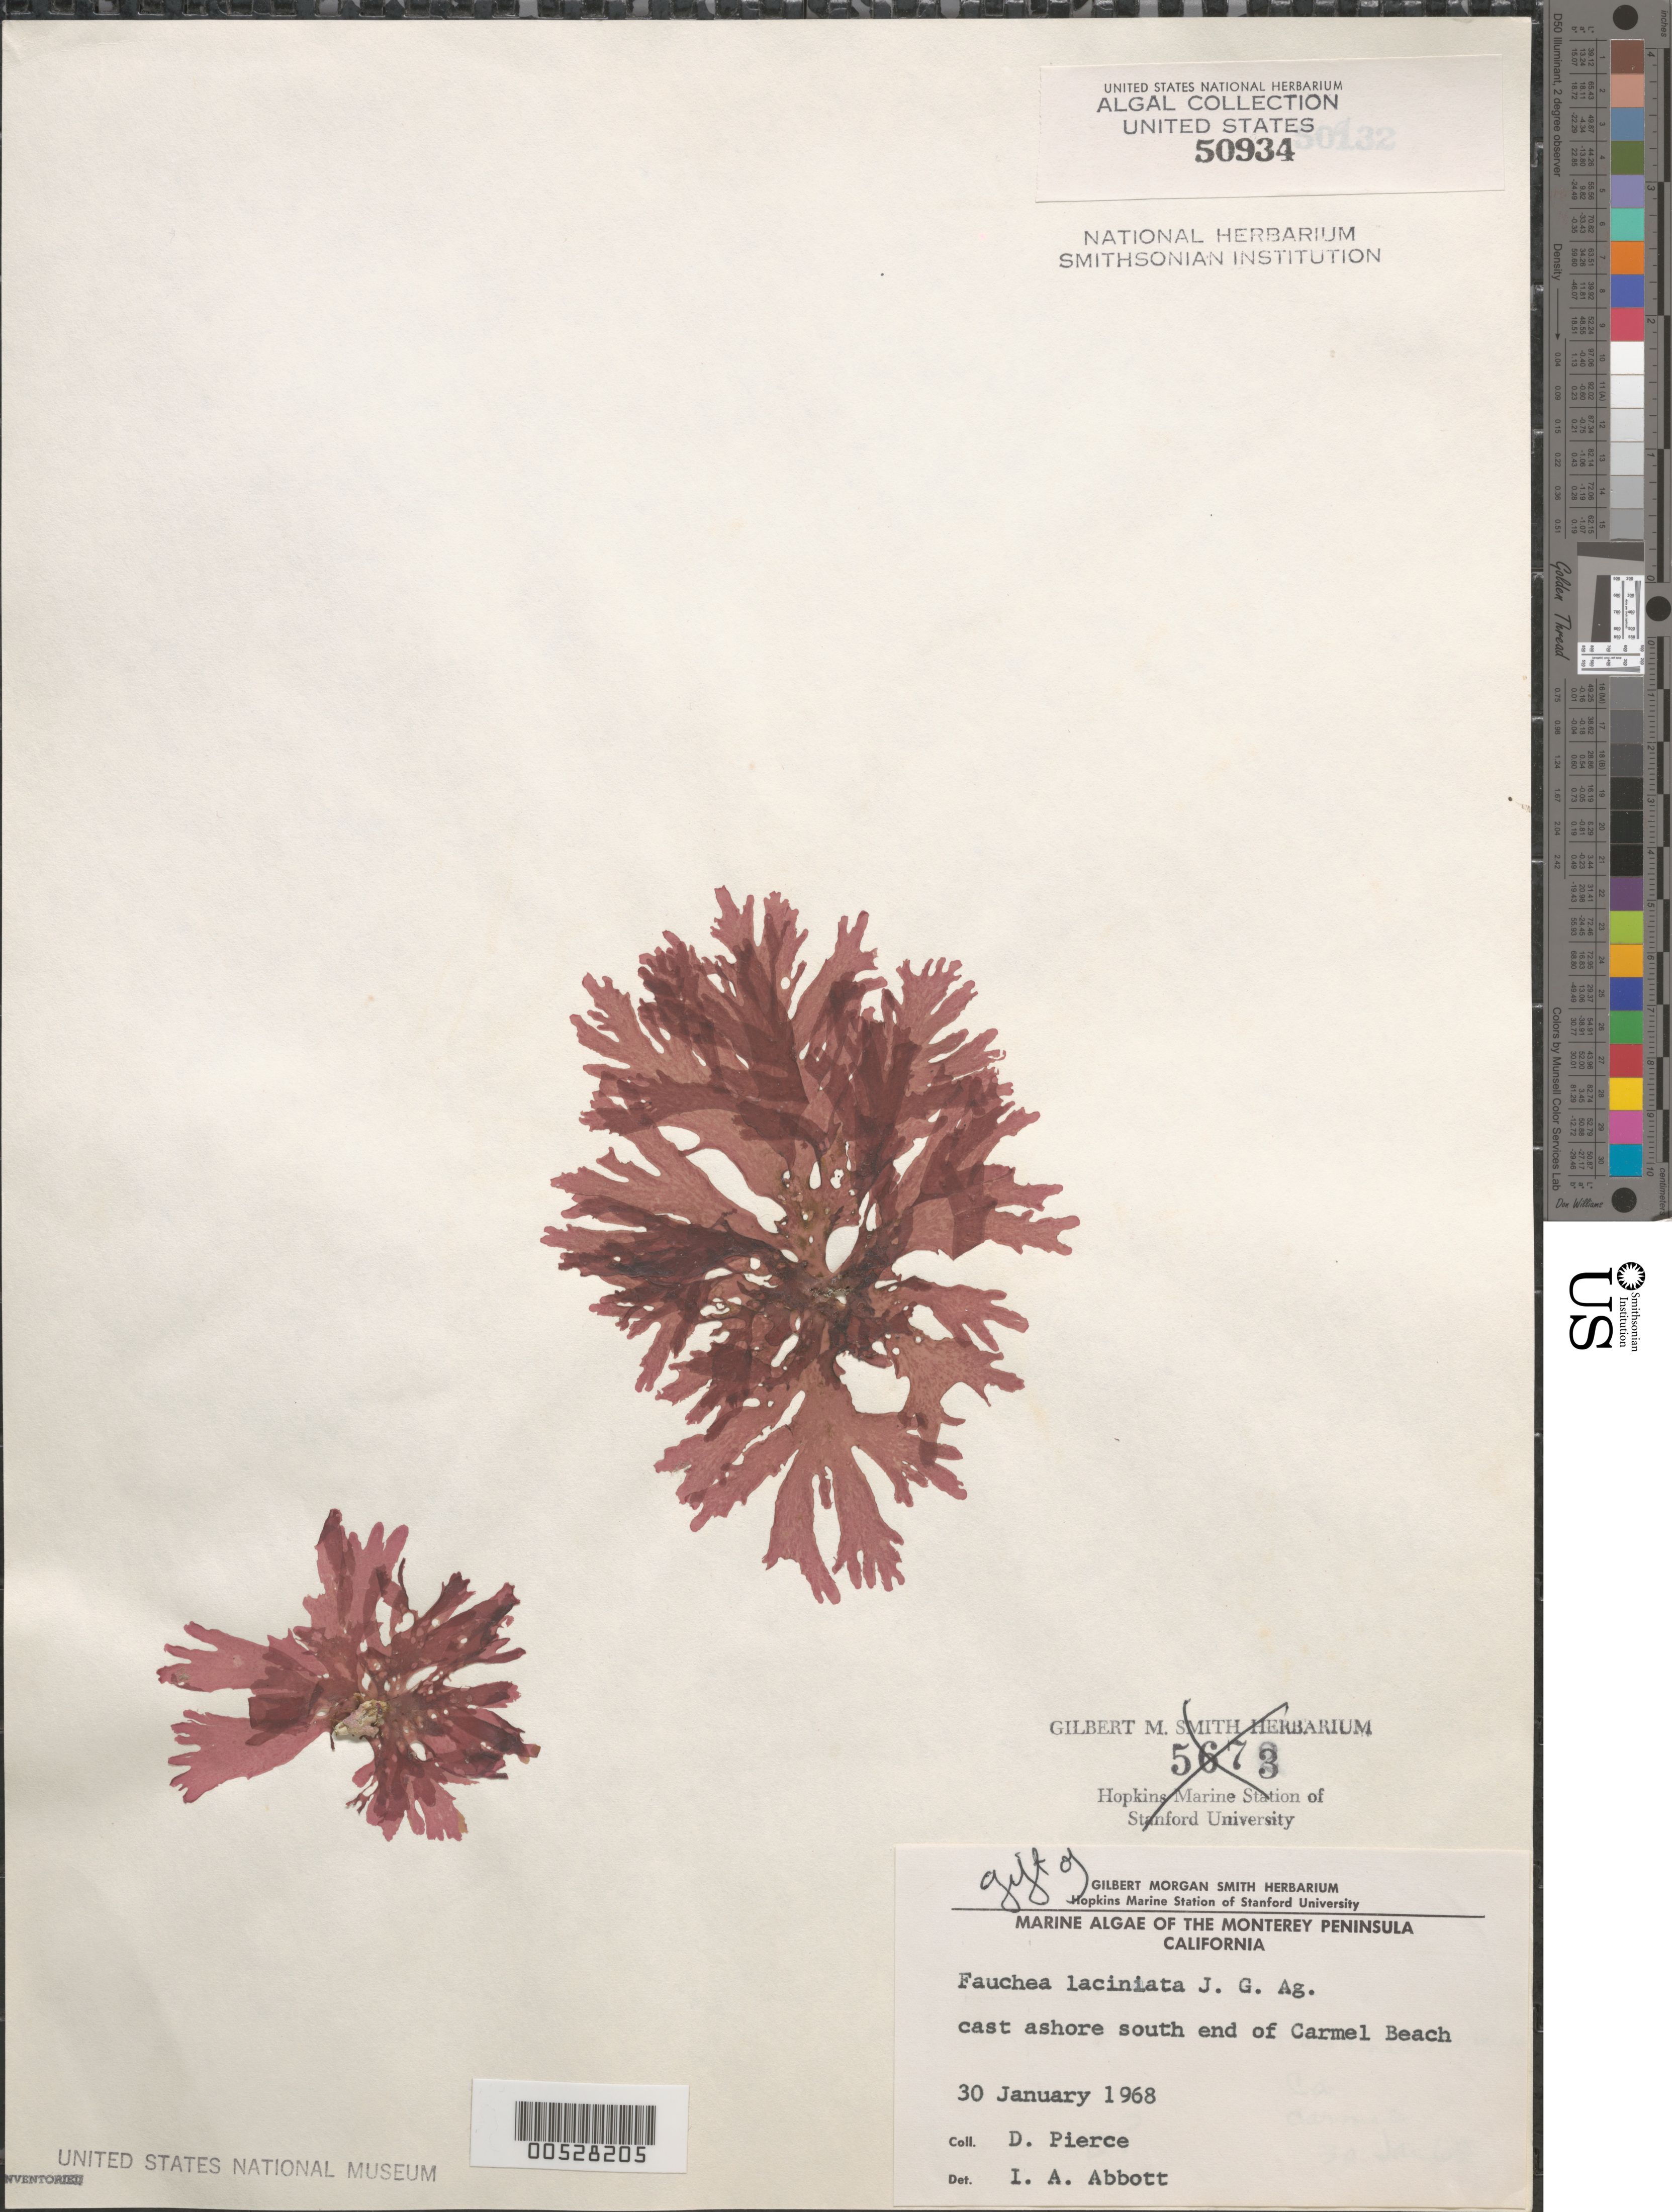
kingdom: Plantae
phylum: Rhodophyta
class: Florideophyceae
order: Rhodymeniales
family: Faucheaceae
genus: Gloiocladia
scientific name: Gloiocladia laciniata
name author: (J. Agardh) Rodríguez-Prieto & N. Sánchez in Rodríguez-Prieto et al.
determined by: Algae name updating Project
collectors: D. Pierce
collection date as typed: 30 Jan 1968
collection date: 1968-01-30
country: United States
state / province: California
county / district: Monterey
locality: Carmel Beach, Monterey Peninsula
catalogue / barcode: US 50934